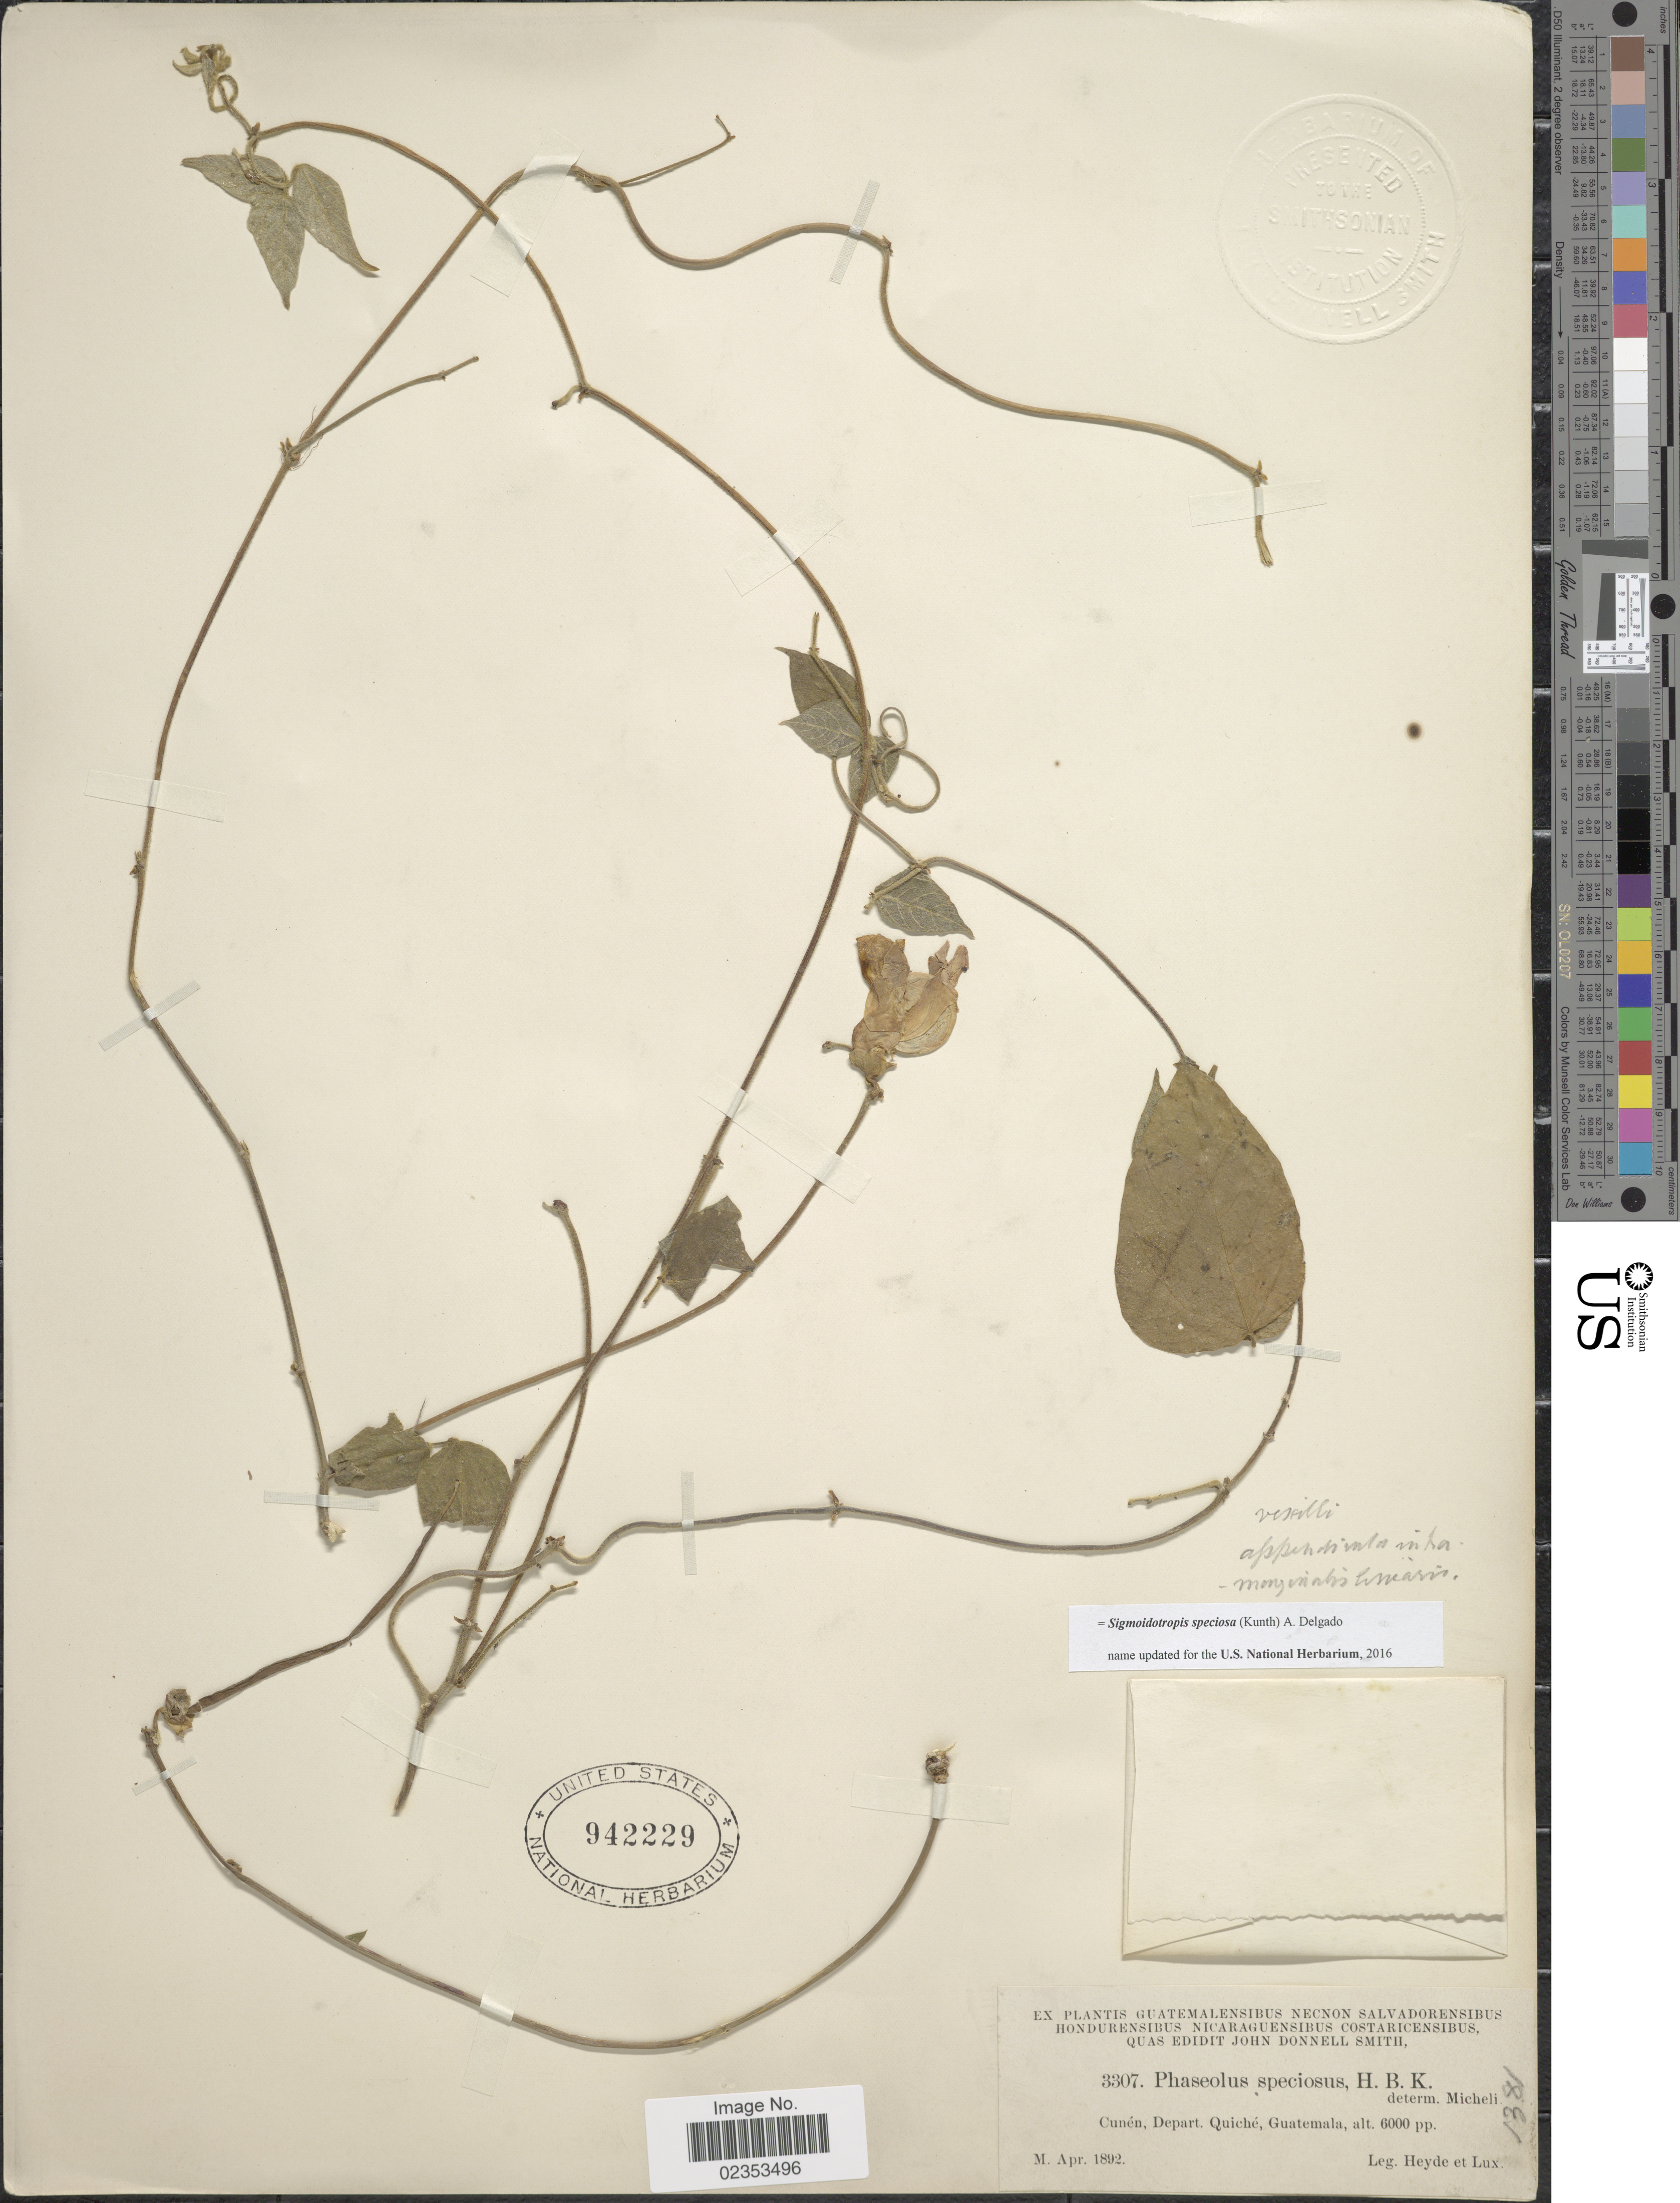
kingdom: Plantae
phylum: Tracheophyta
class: Magnoliopsida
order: Fabales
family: Fabaceae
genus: Sigmoidotropis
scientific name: Sigmoidotropis speciosa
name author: (Kunth) A. Delgado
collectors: Heyde & Lux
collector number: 3307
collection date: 1892-04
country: Guatemala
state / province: El Quiché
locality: Cunen, Depart. Quiche.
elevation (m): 1829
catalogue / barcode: US 942229